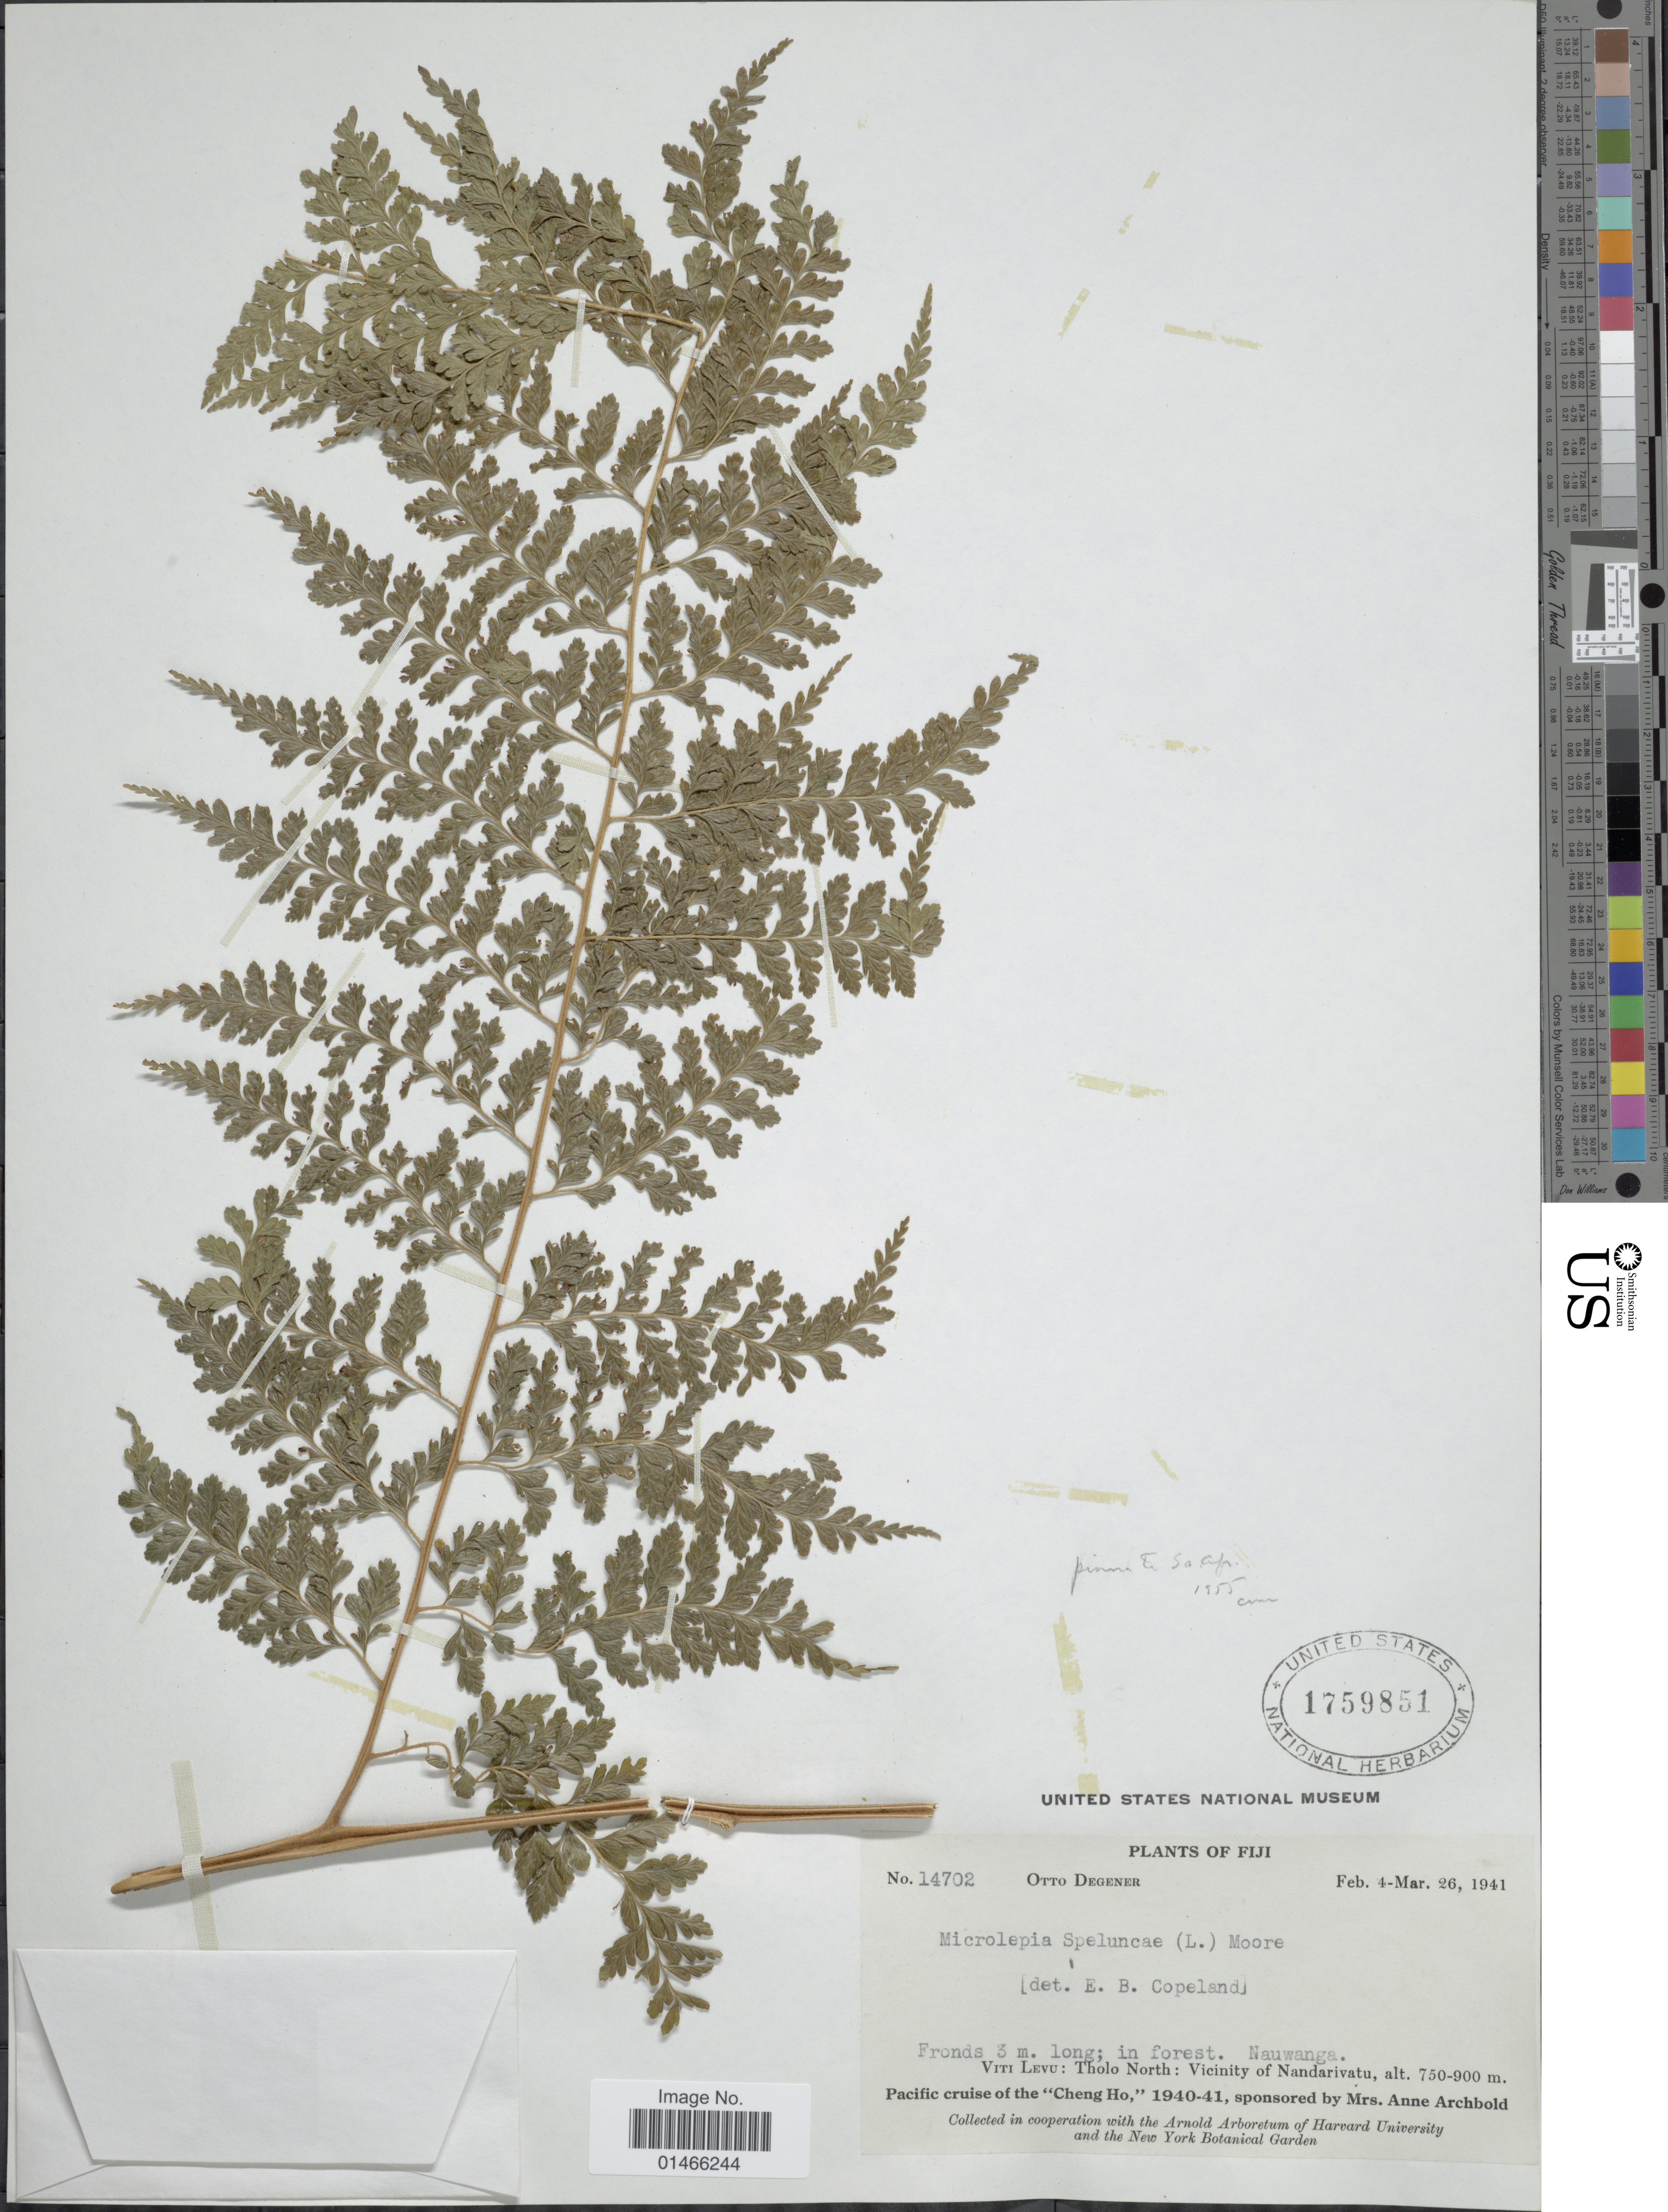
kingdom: Plantae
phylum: Tracheophyta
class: Polypodiopsida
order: Polypodiales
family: Dennstaedtiaceae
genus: Microlepia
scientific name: Microlepia sp.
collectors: O. Degener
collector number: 14702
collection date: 1941-02-04/1941-02-26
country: Fiji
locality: Nauwanga. Viti Levu: Tholo North: Vicinity of Nandarivatu.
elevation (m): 750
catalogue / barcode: US 1759851